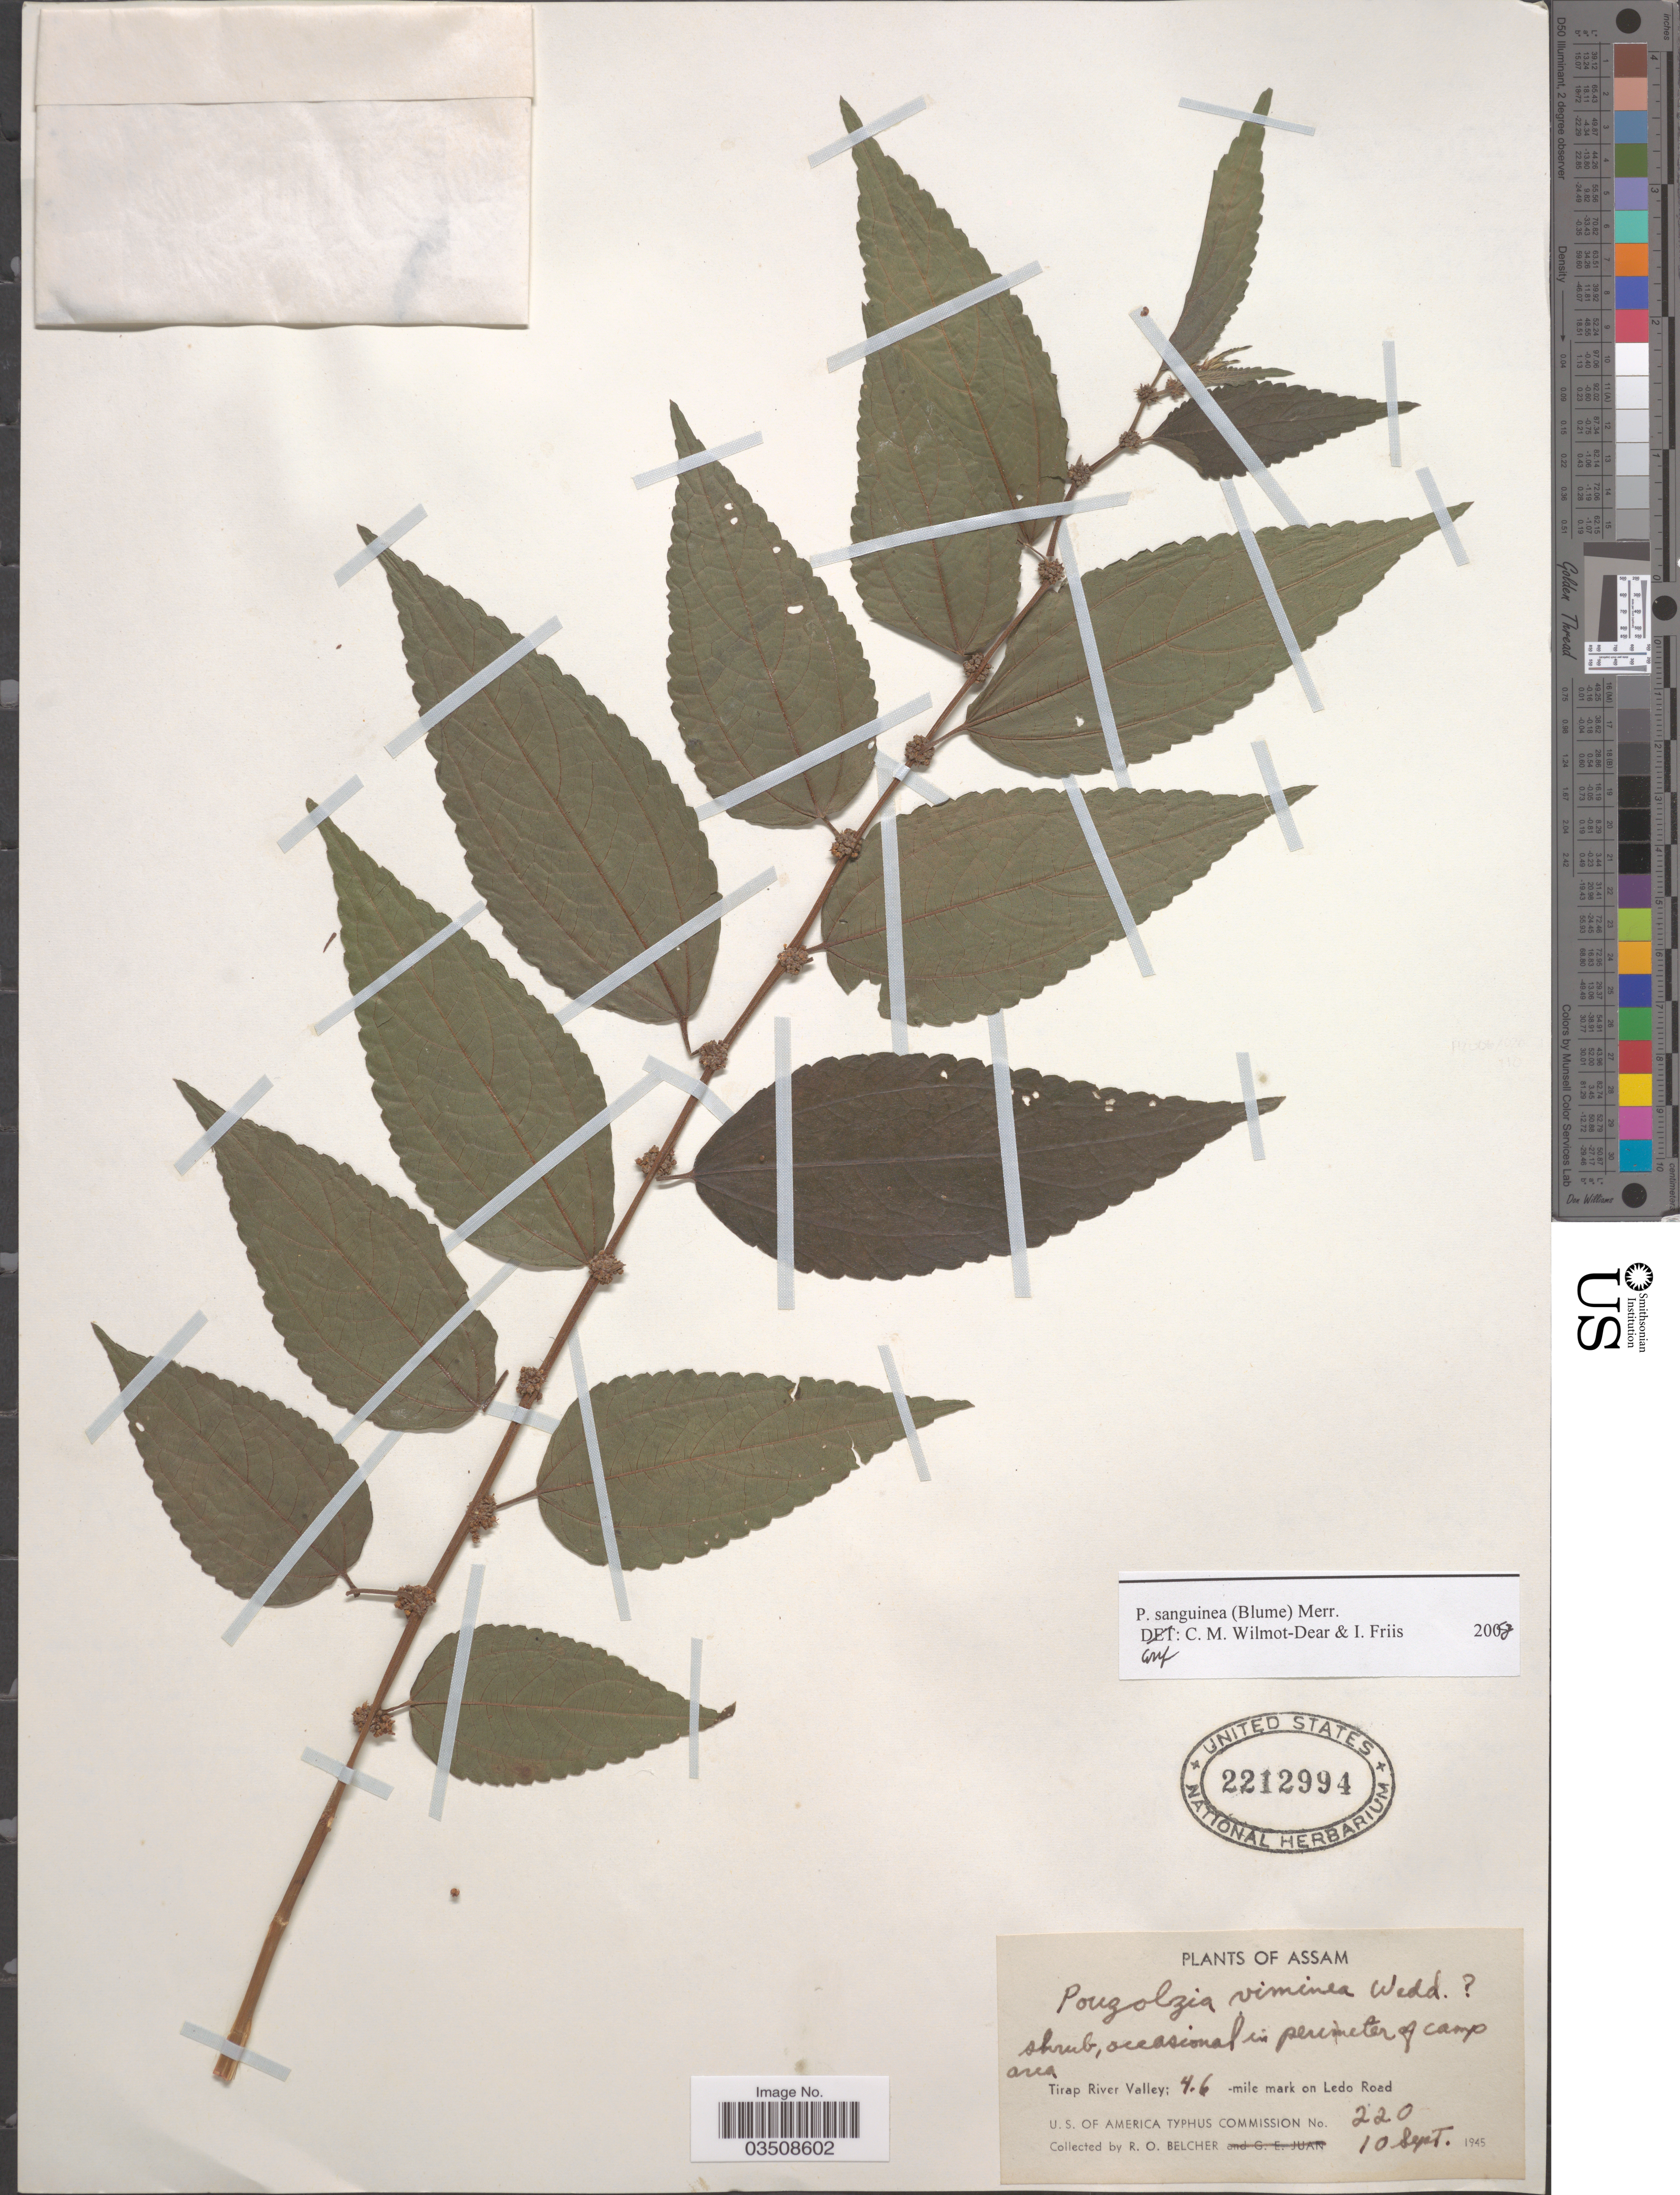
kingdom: Plantae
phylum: Tracheophyta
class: Magnoliopsida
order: Rosales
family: Urticaceae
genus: Pouzolzia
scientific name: Pouzolzia sanguinea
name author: (Blume) Merr.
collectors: R. Belcher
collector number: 220?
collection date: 1945-09-10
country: India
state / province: Assam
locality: In perimeter of camp area. Tirap River Valley; 4.6 -mile mark on Ledo Road.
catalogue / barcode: US 2212994